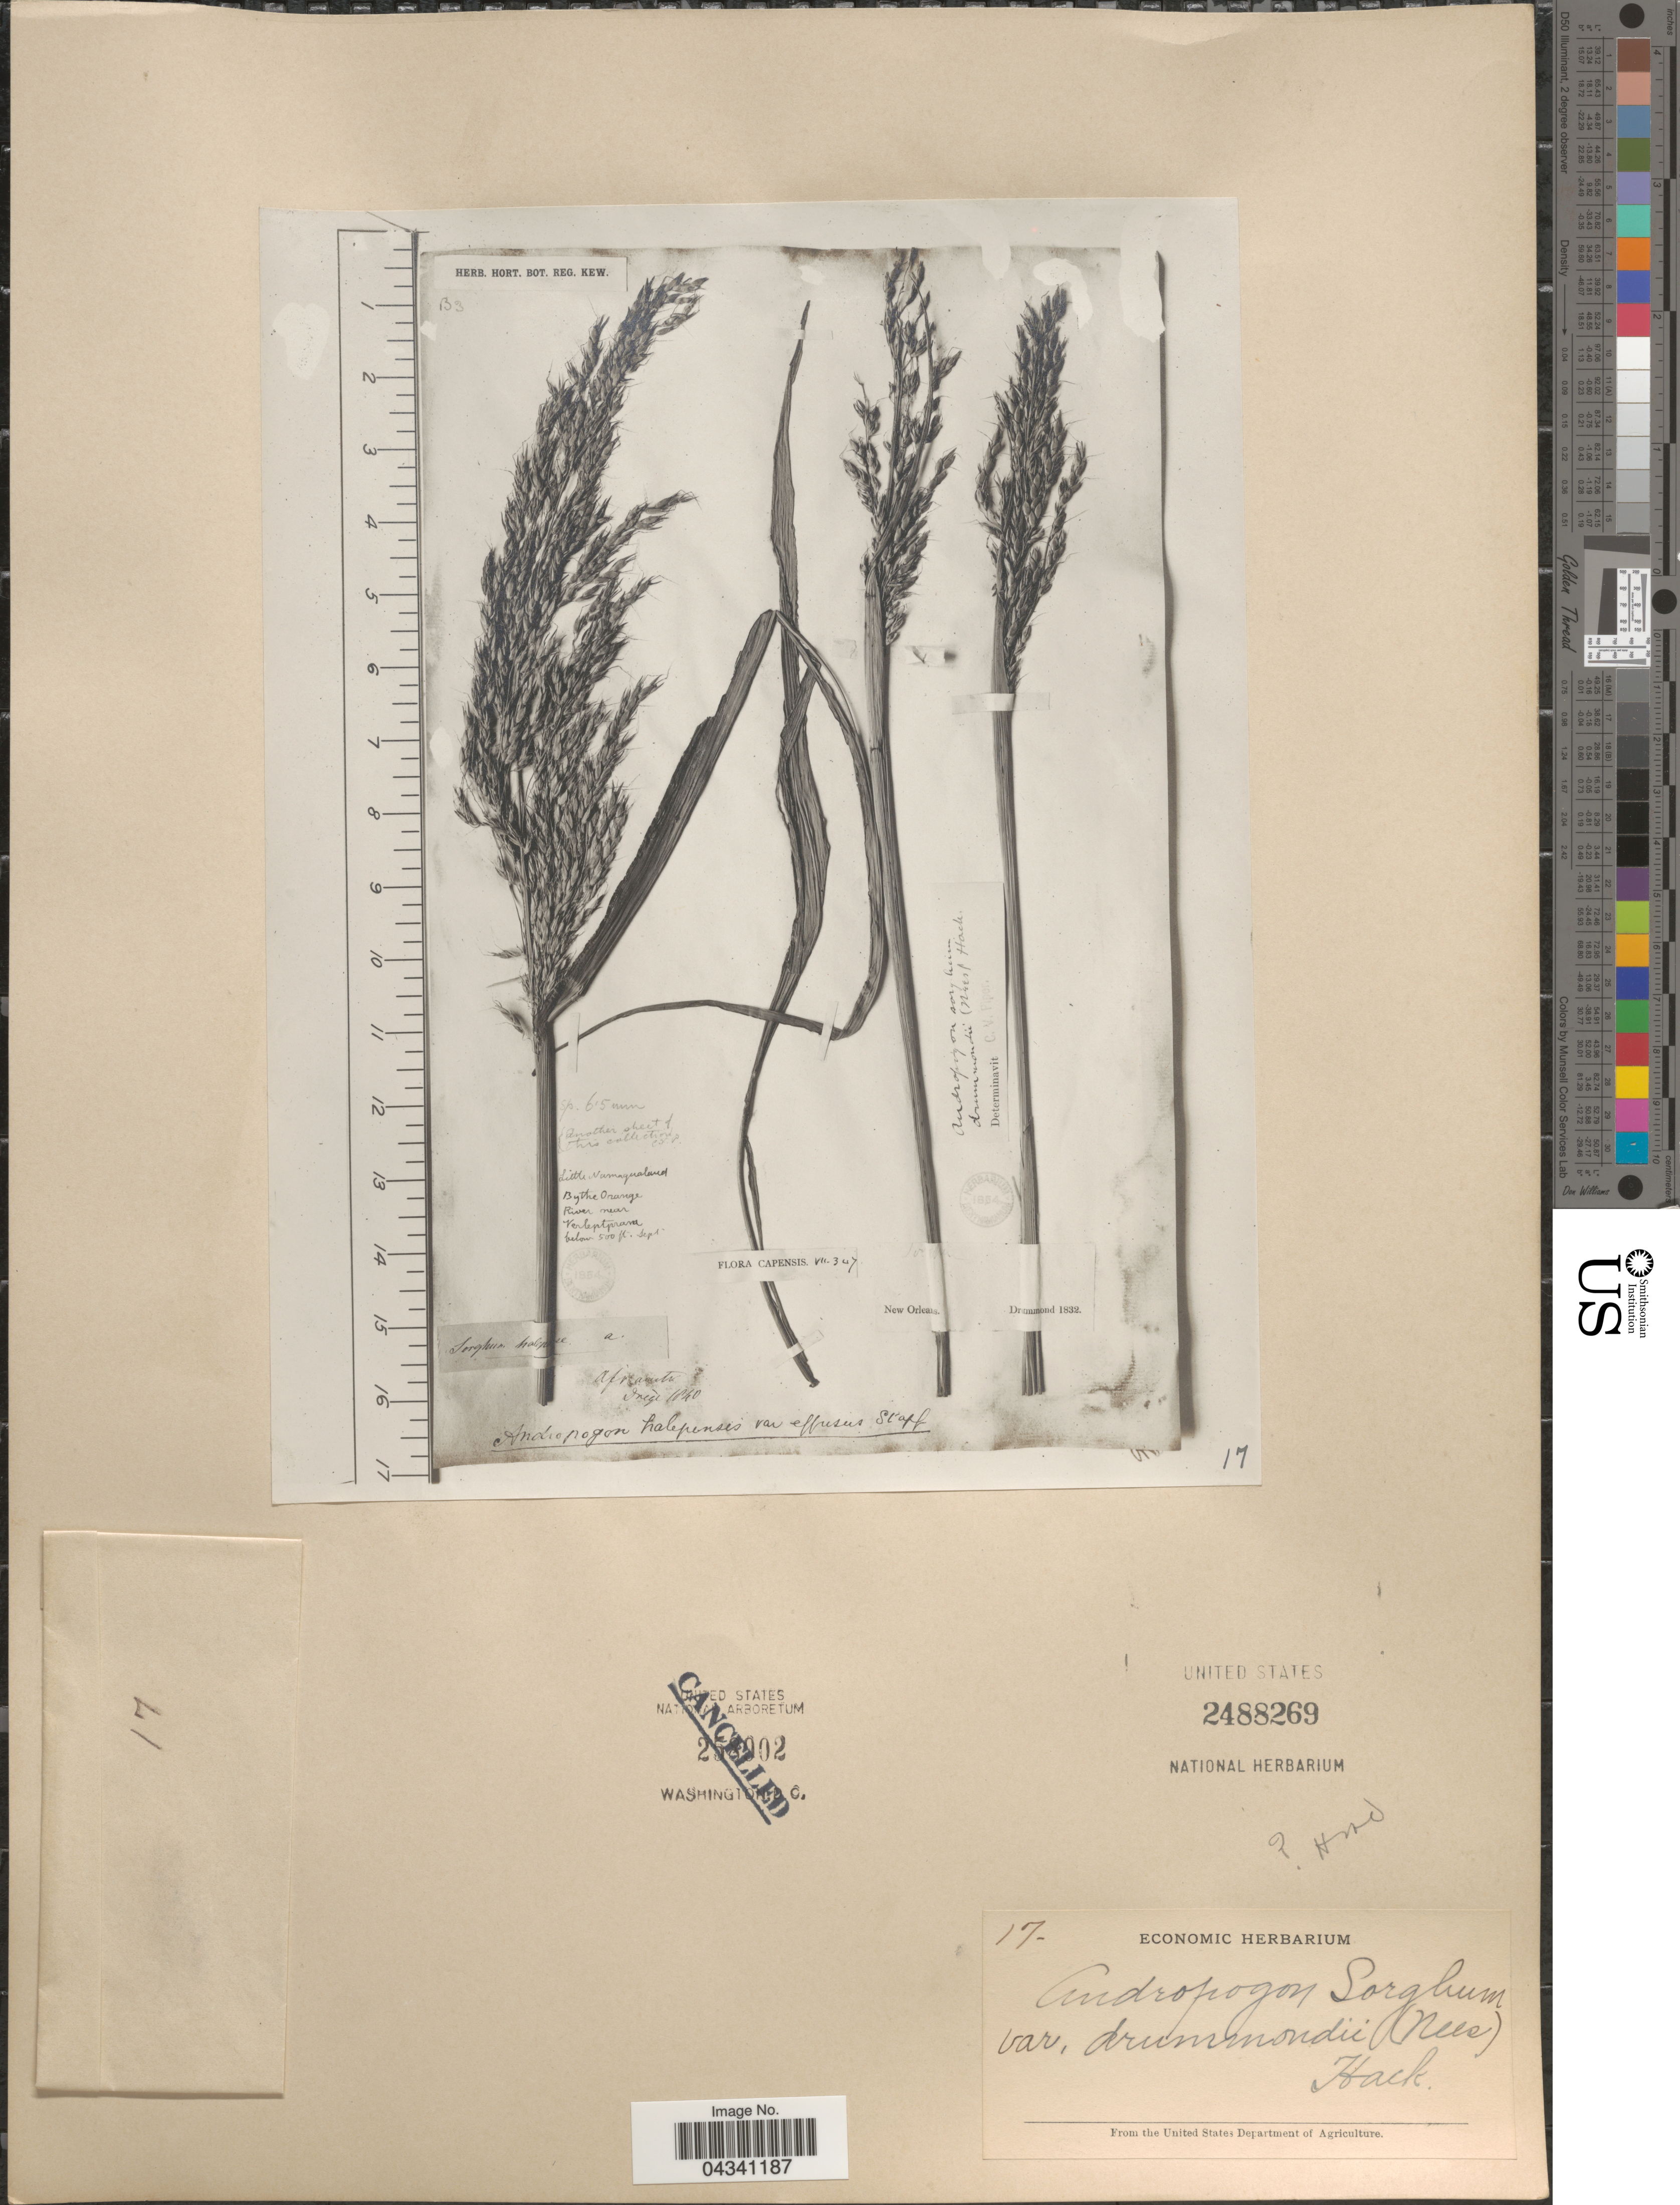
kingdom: Plantae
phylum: Tracheophyta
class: Liliopsida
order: Poales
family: Poaceae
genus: Sorghum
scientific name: Sorghum x almum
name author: Parodi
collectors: -. Drummond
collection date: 1832-09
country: South Africa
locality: Capensis. New Orleans. By the Orange River near Verleptprarie [interpreted].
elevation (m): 152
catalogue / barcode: US 2488269